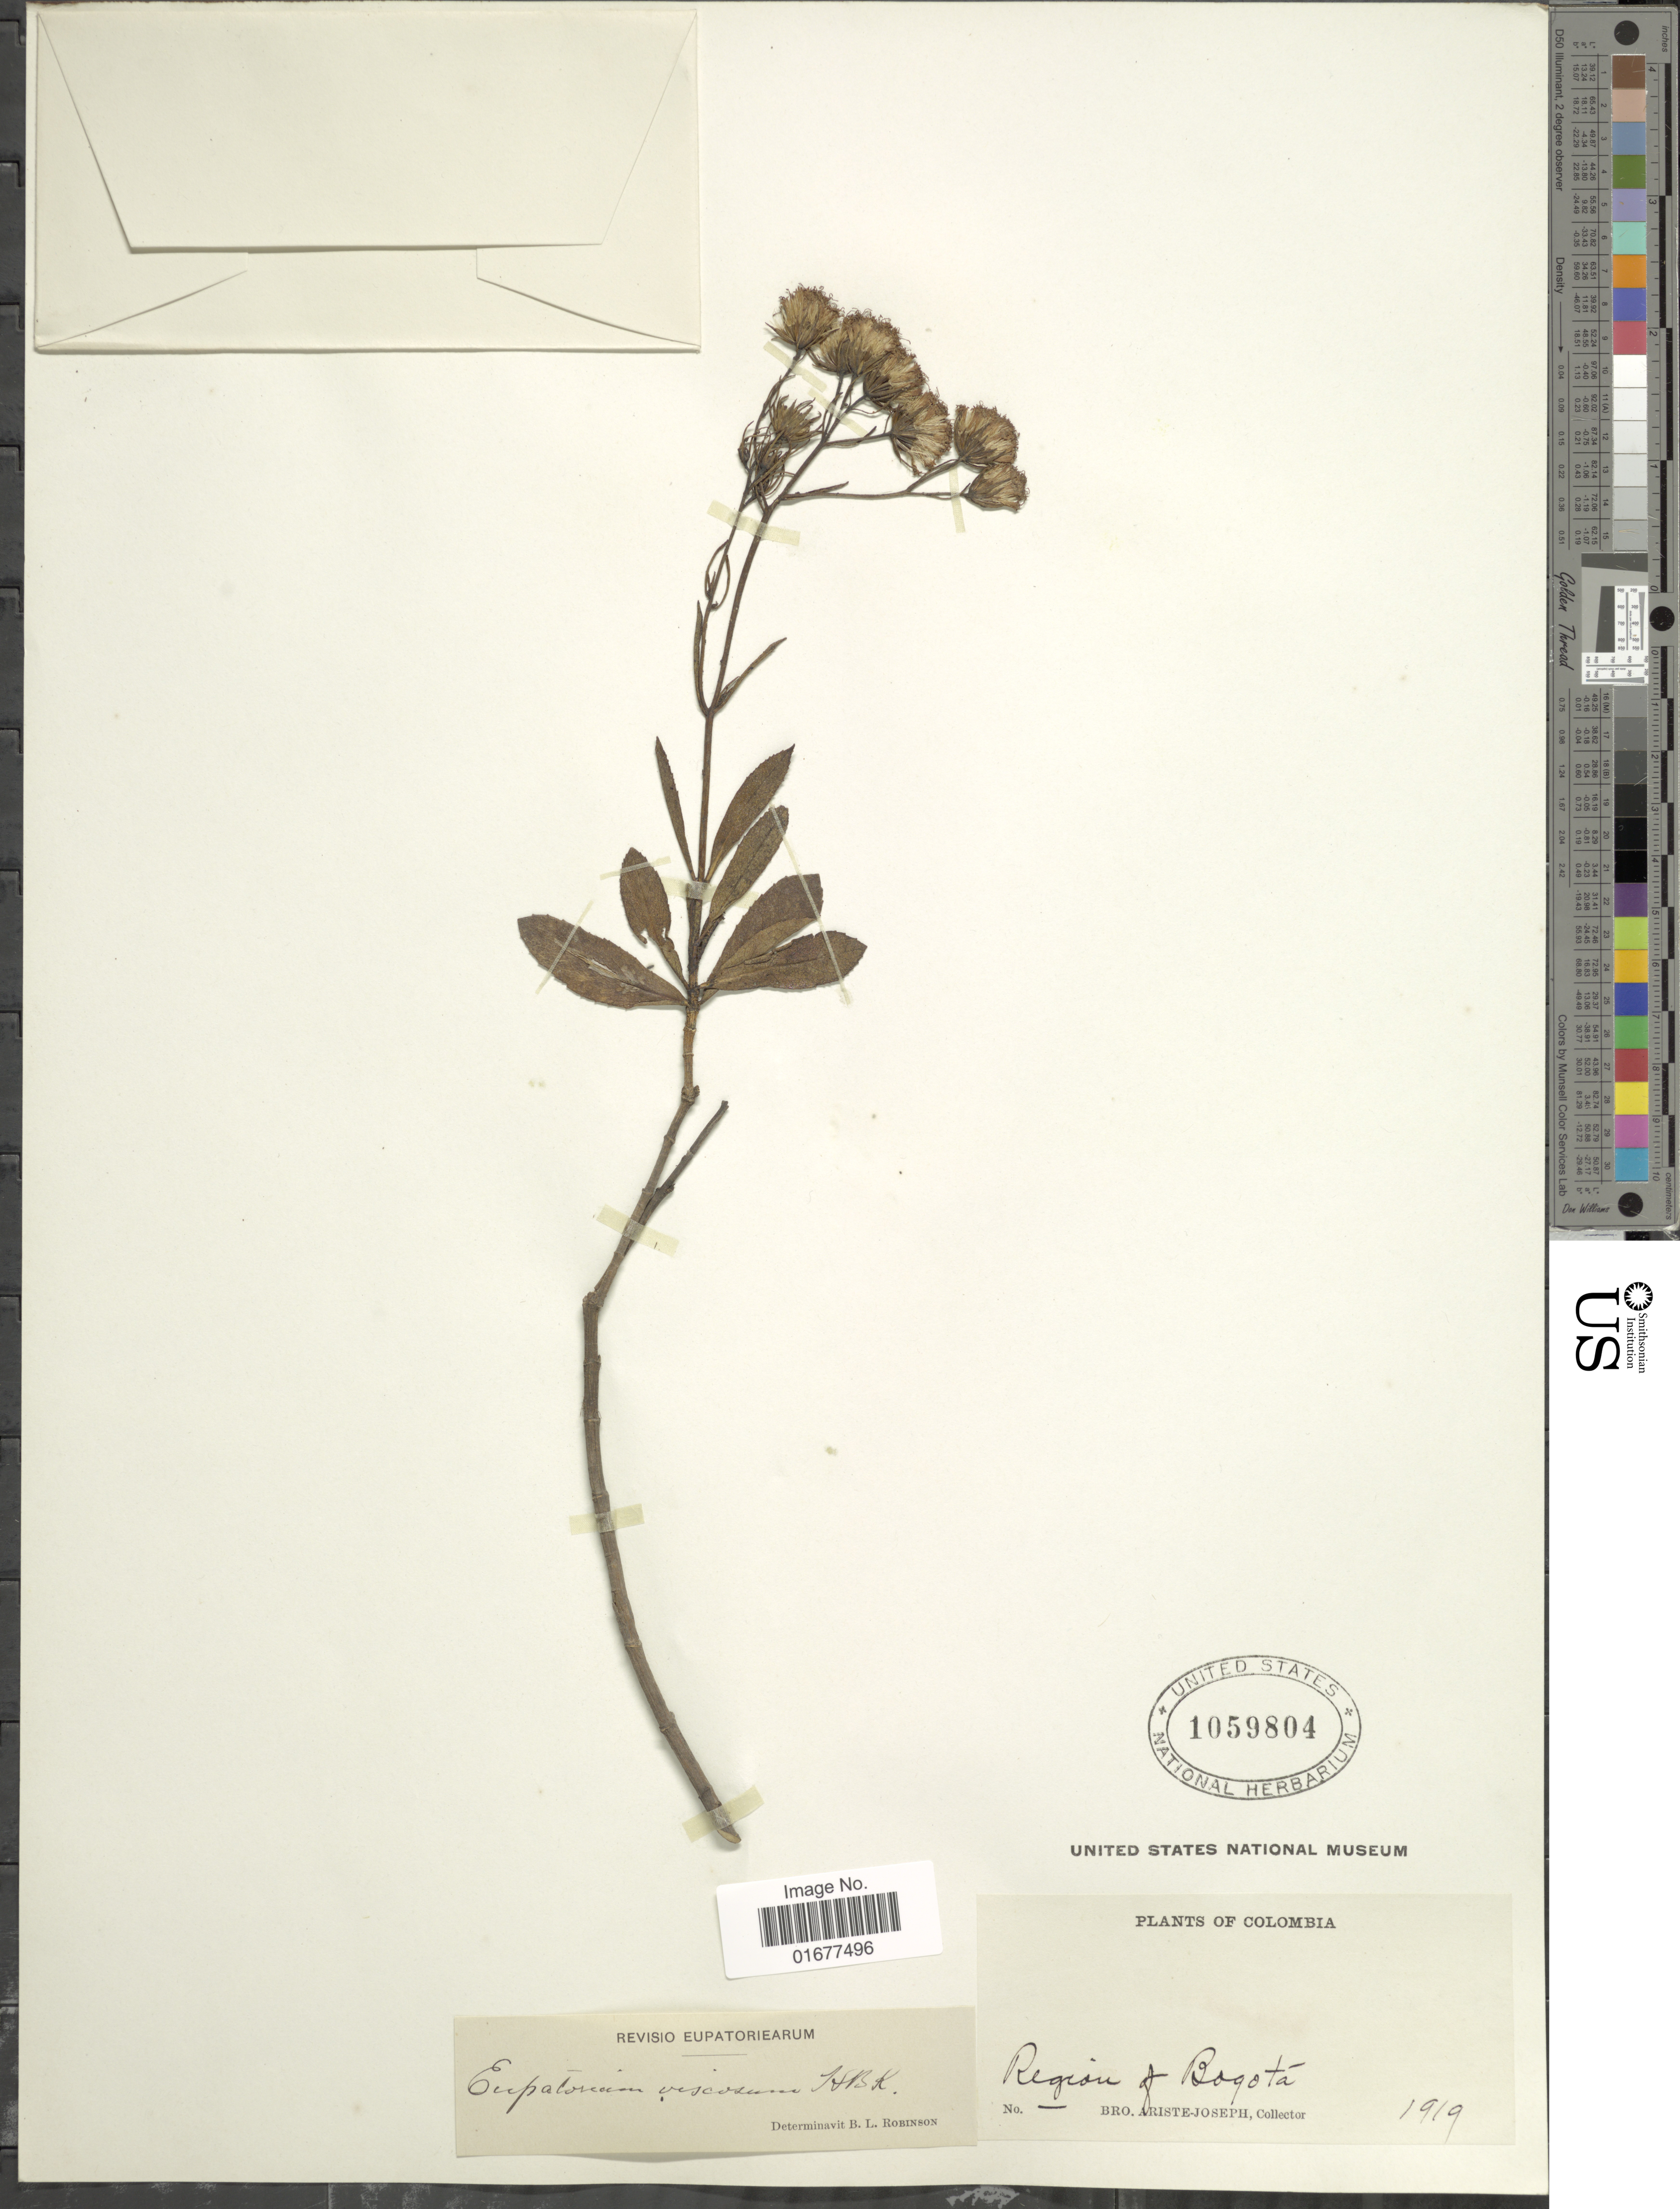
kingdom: Plantae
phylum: Tracheophyta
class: Magnoliopsida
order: Asterales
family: Asteraceae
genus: Ageratina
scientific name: Ageratina latipes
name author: (Benth.) R.M. King & H. Rob.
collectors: Bro. Ariste-Joseph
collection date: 1919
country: Colombia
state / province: Bogota D.C.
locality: Region of Bogota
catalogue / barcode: US 1059804